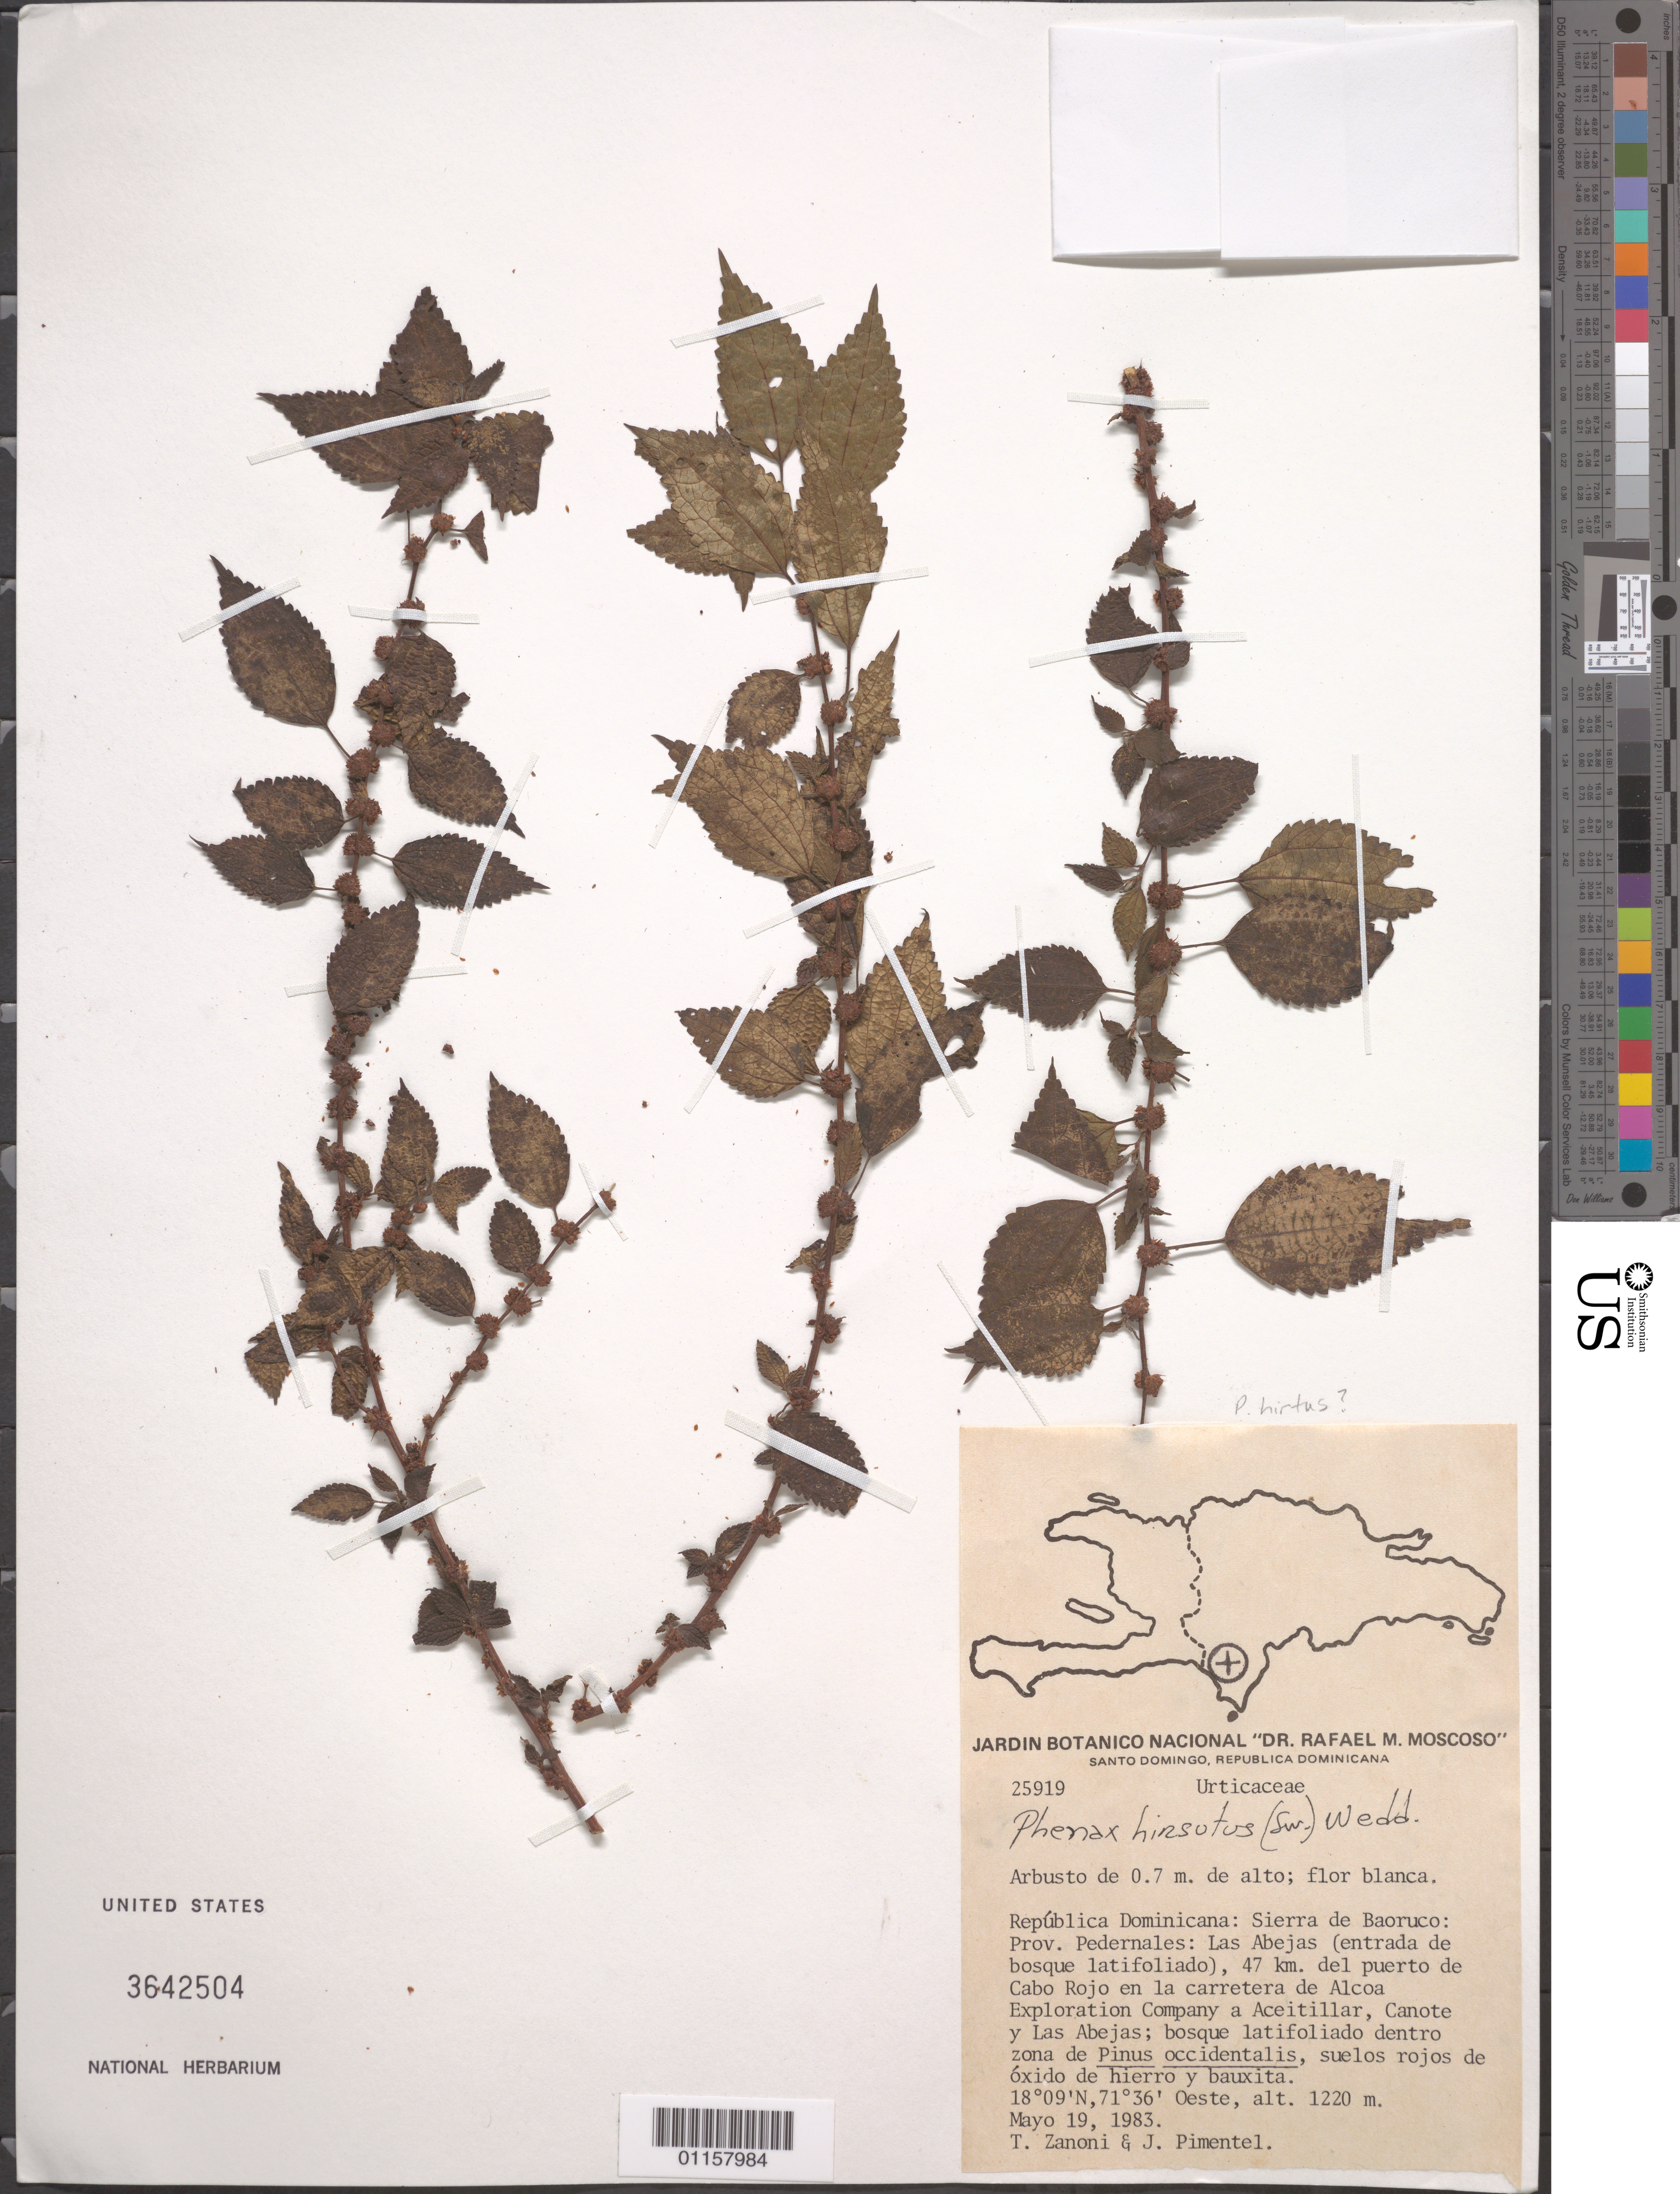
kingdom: Plantae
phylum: Tracheophyta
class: Magnoliopsida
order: Rosales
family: Urticaceae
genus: Phenax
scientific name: Phenax hirtus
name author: (Sw.) Wedd.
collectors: T. A. Zanoni & J. Pimentel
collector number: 25919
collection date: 1983-05-19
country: Dominican Republic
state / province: Pedernales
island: Hispaniola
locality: Sierra de Baoruco; Las Abejas (entrada de bosque latifoliado), 47 km del puerto de Cabo Rojo en la carretera de Alcoa Exploration Company a Aceitillar, Canote y Las Abejas.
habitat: Bosque latifoliado dentro zona de pinus occidentalis, suelos rojos de óxido de hierro y bauxita.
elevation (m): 1220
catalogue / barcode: US 3642504